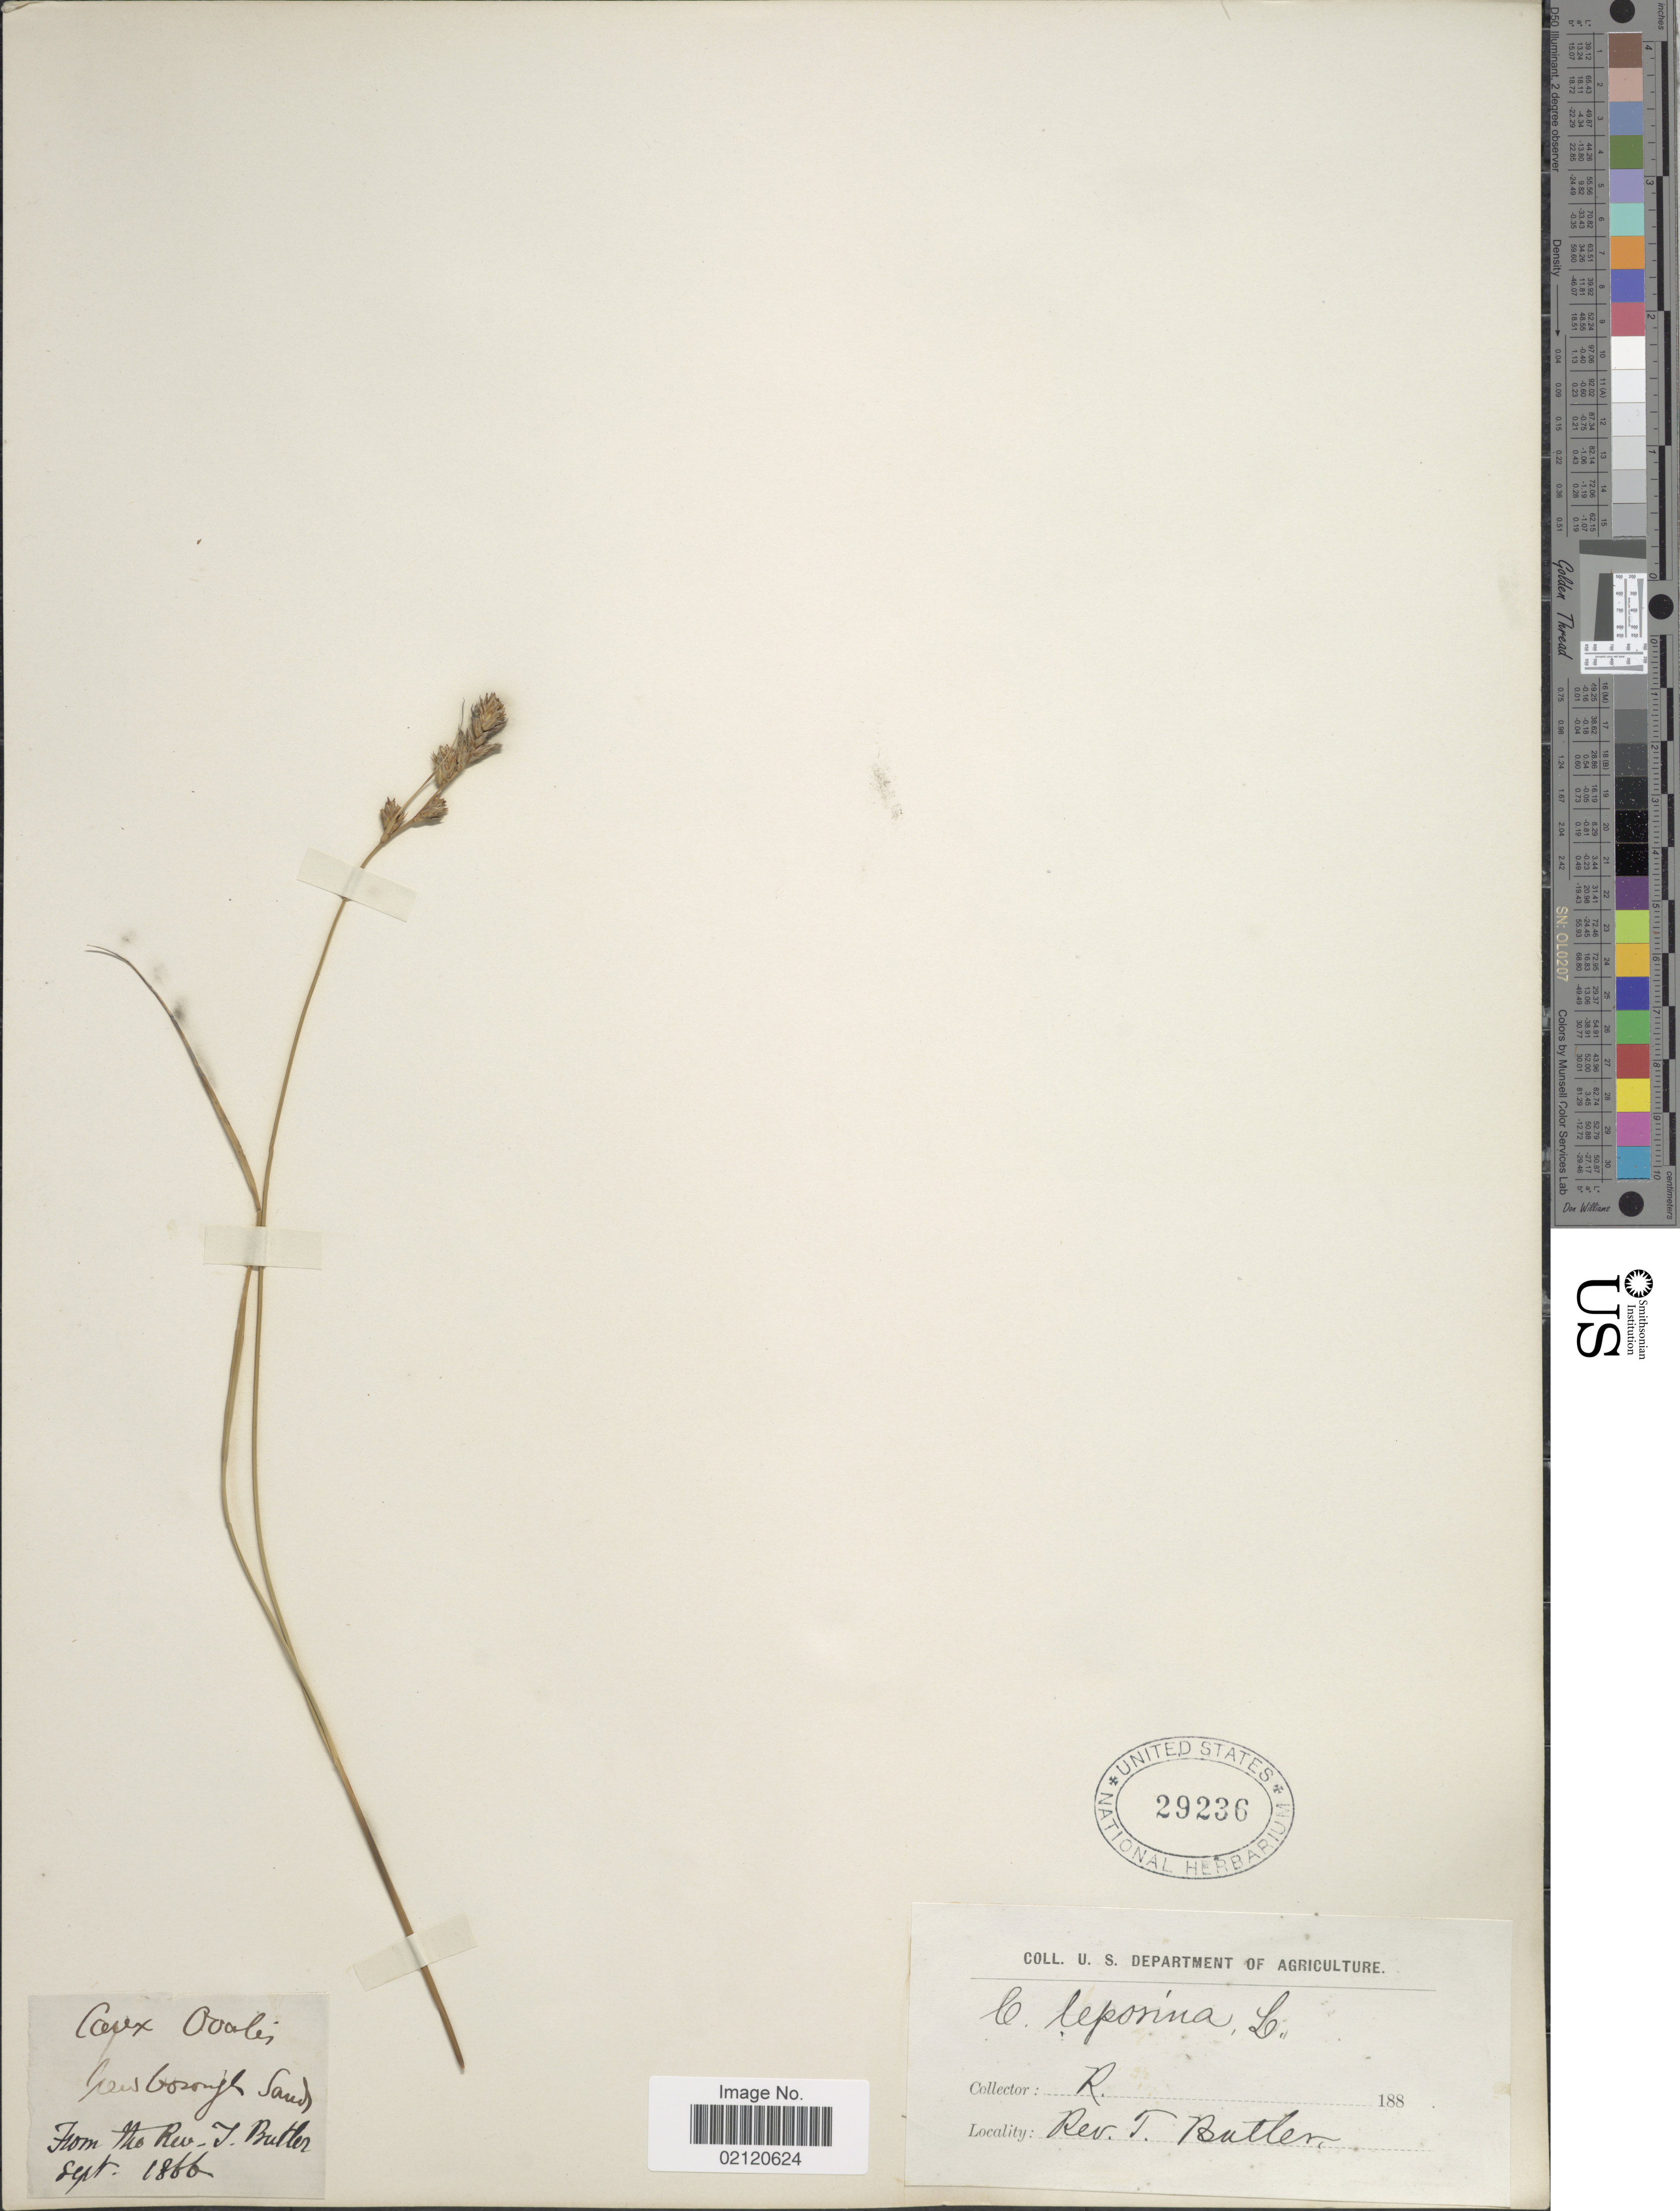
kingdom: Plantae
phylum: Tracheophyta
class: Liliopsida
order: Poales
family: Cyperaceae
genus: Carex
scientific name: Carex leporina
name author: L.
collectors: T. Butler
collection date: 1866-09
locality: Newborought Land [interpreted]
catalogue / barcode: US 29236